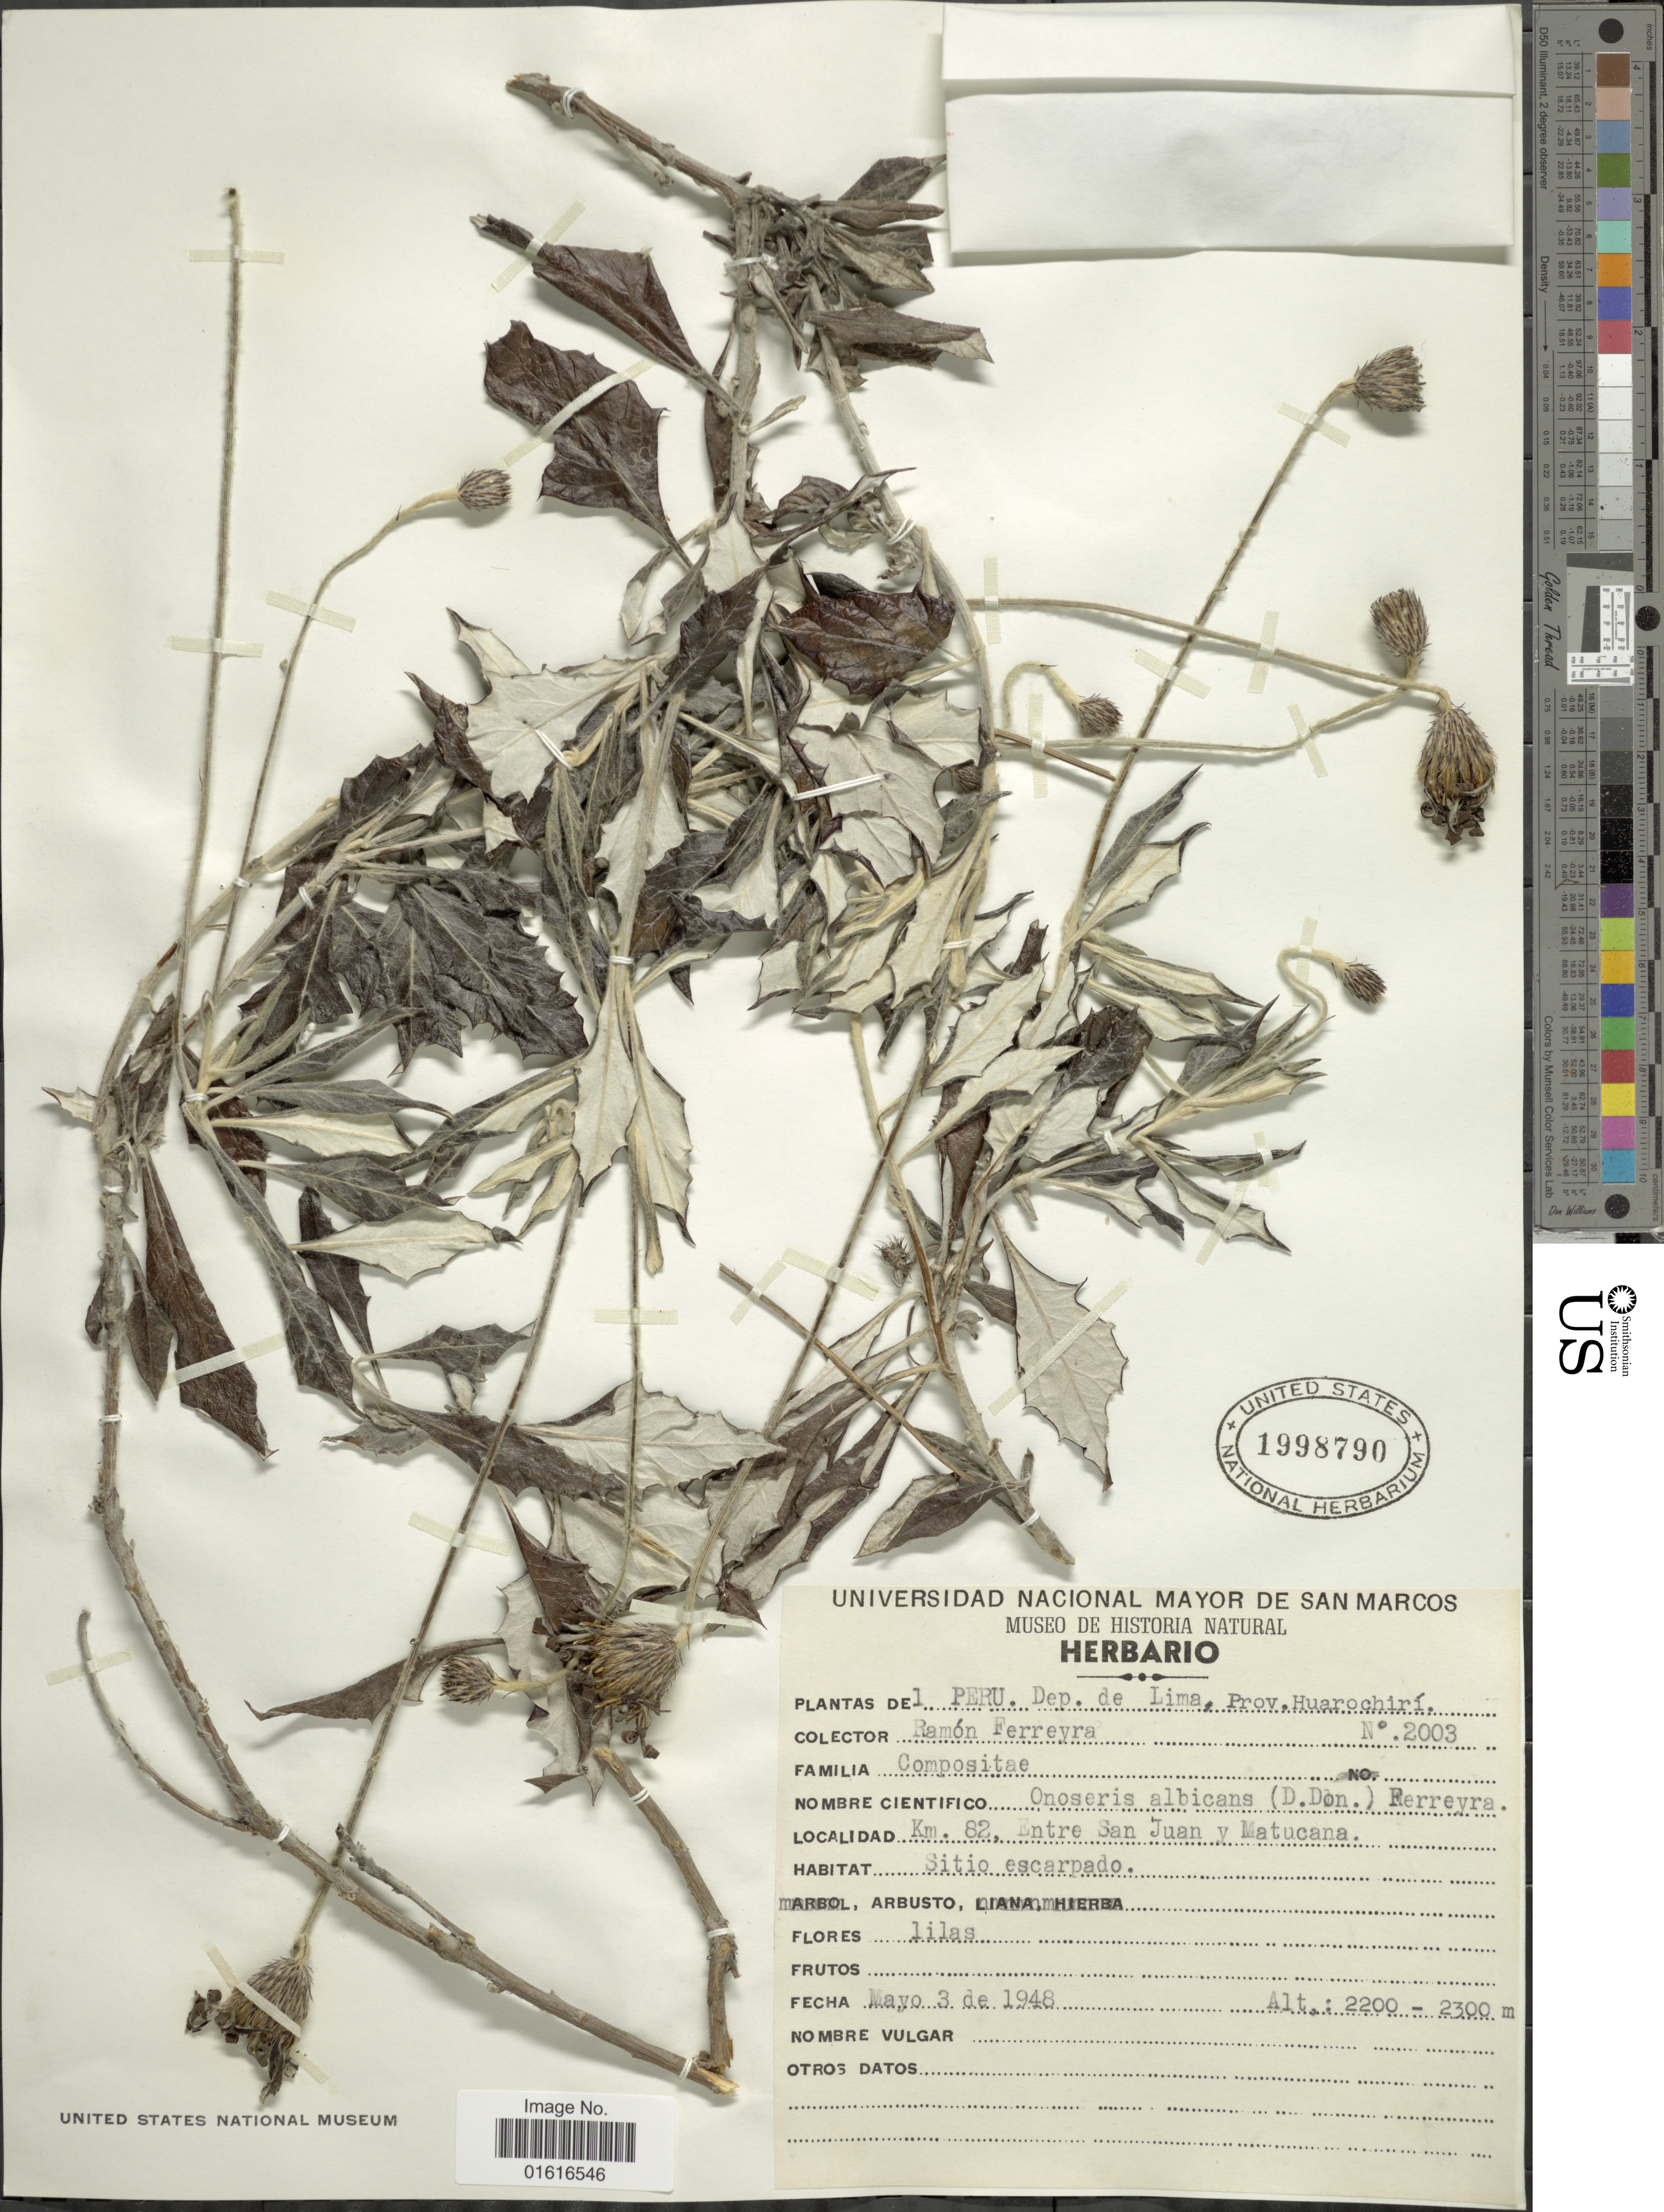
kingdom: Plantae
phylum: Tracheophyta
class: Magnoliopsida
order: Asterales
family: Asteraceae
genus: Onoseris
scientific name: Onoseris albicans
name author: (D. Don) Ferreyra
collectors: R. A. Ferreyra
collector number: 2003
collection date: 1948-05-03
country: Peru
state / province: Lima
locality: Prov. Huarochiri, km 82, Entre San Juan y Matucana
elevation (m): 2200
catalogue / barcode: US 1998790